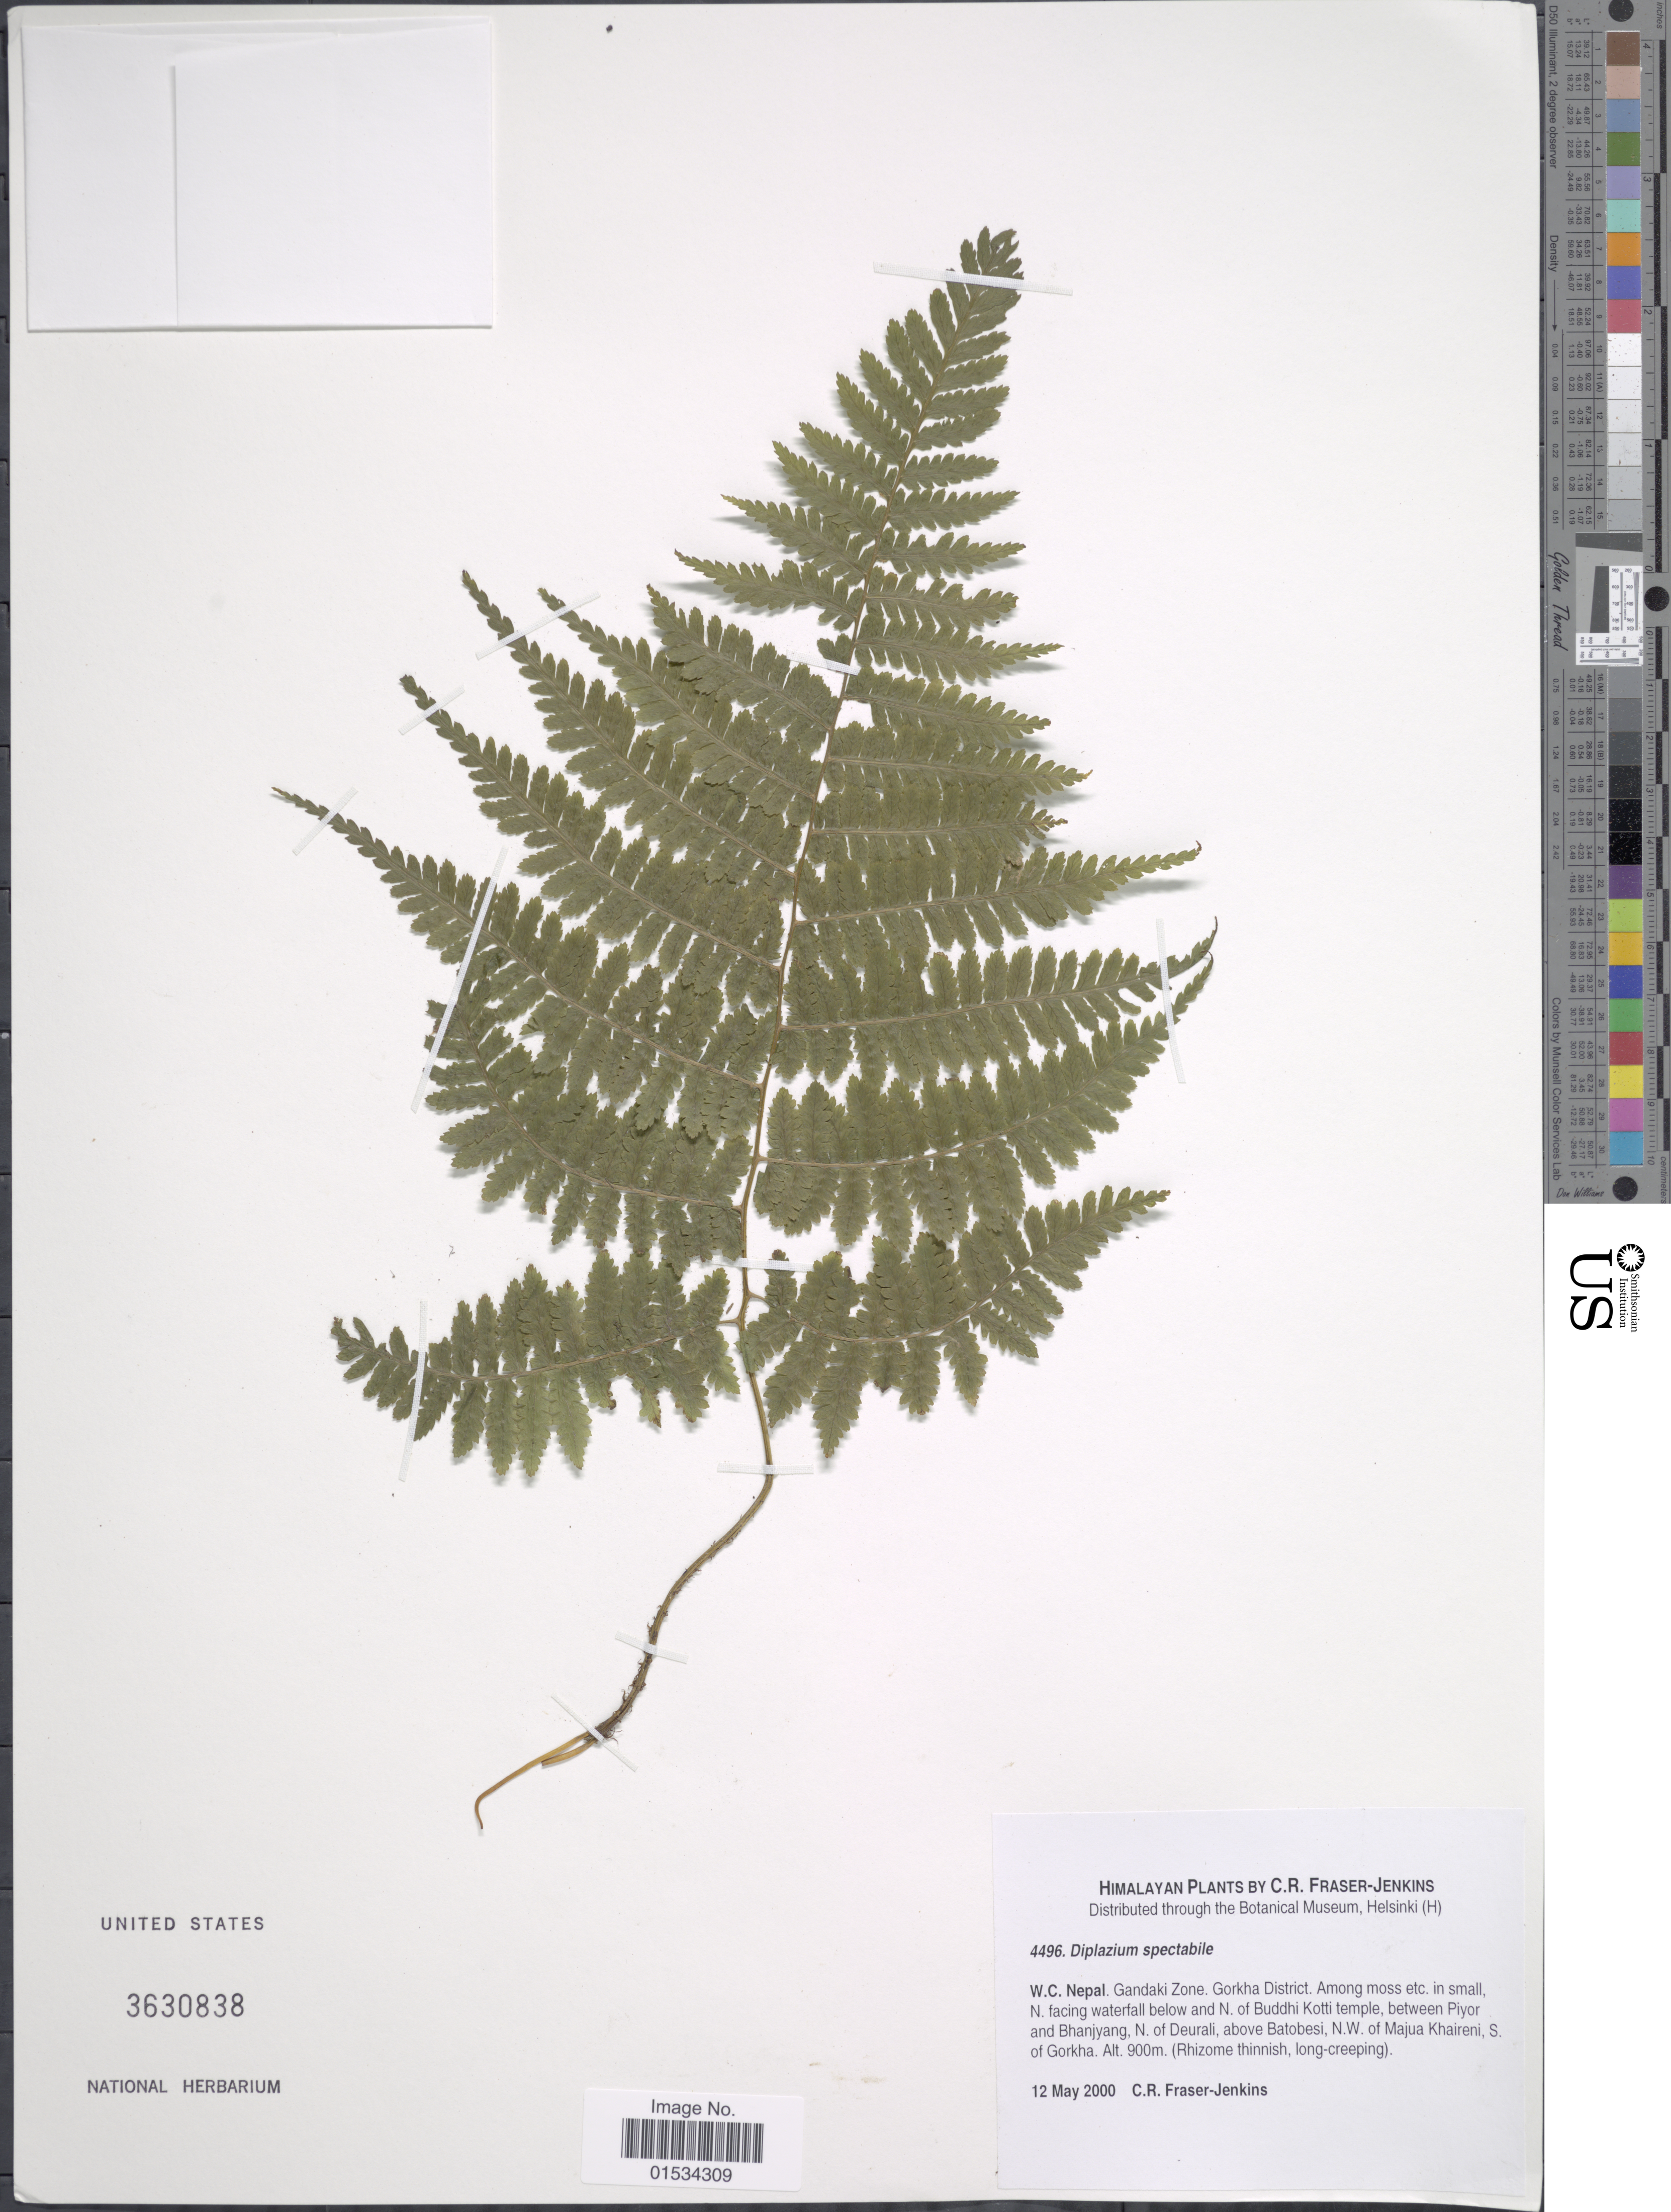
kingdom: Plantae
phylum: Tracheophyta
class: Polypodiopsida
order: Polypodiales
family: Athyriaceae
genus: Diplazium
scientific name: Diplazium spectabile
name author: (Wall. ex Mett.) Bir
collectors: C. R. Fraser-Jenkins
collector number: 4496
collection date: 2000-05-12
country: Nepal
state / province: Gandaki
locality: W.C. Nepal, Gandaki Zone, Gorkha District, Among mossy etc. in small N facing waterfall below N. of Buddhi Kotti temple, between Piyor and Bhanjyang, N. of Deurali, above Batobesi, N.W. of Majua Khaireni, S. of Gorkha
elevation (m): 900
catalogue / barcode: US 3630838